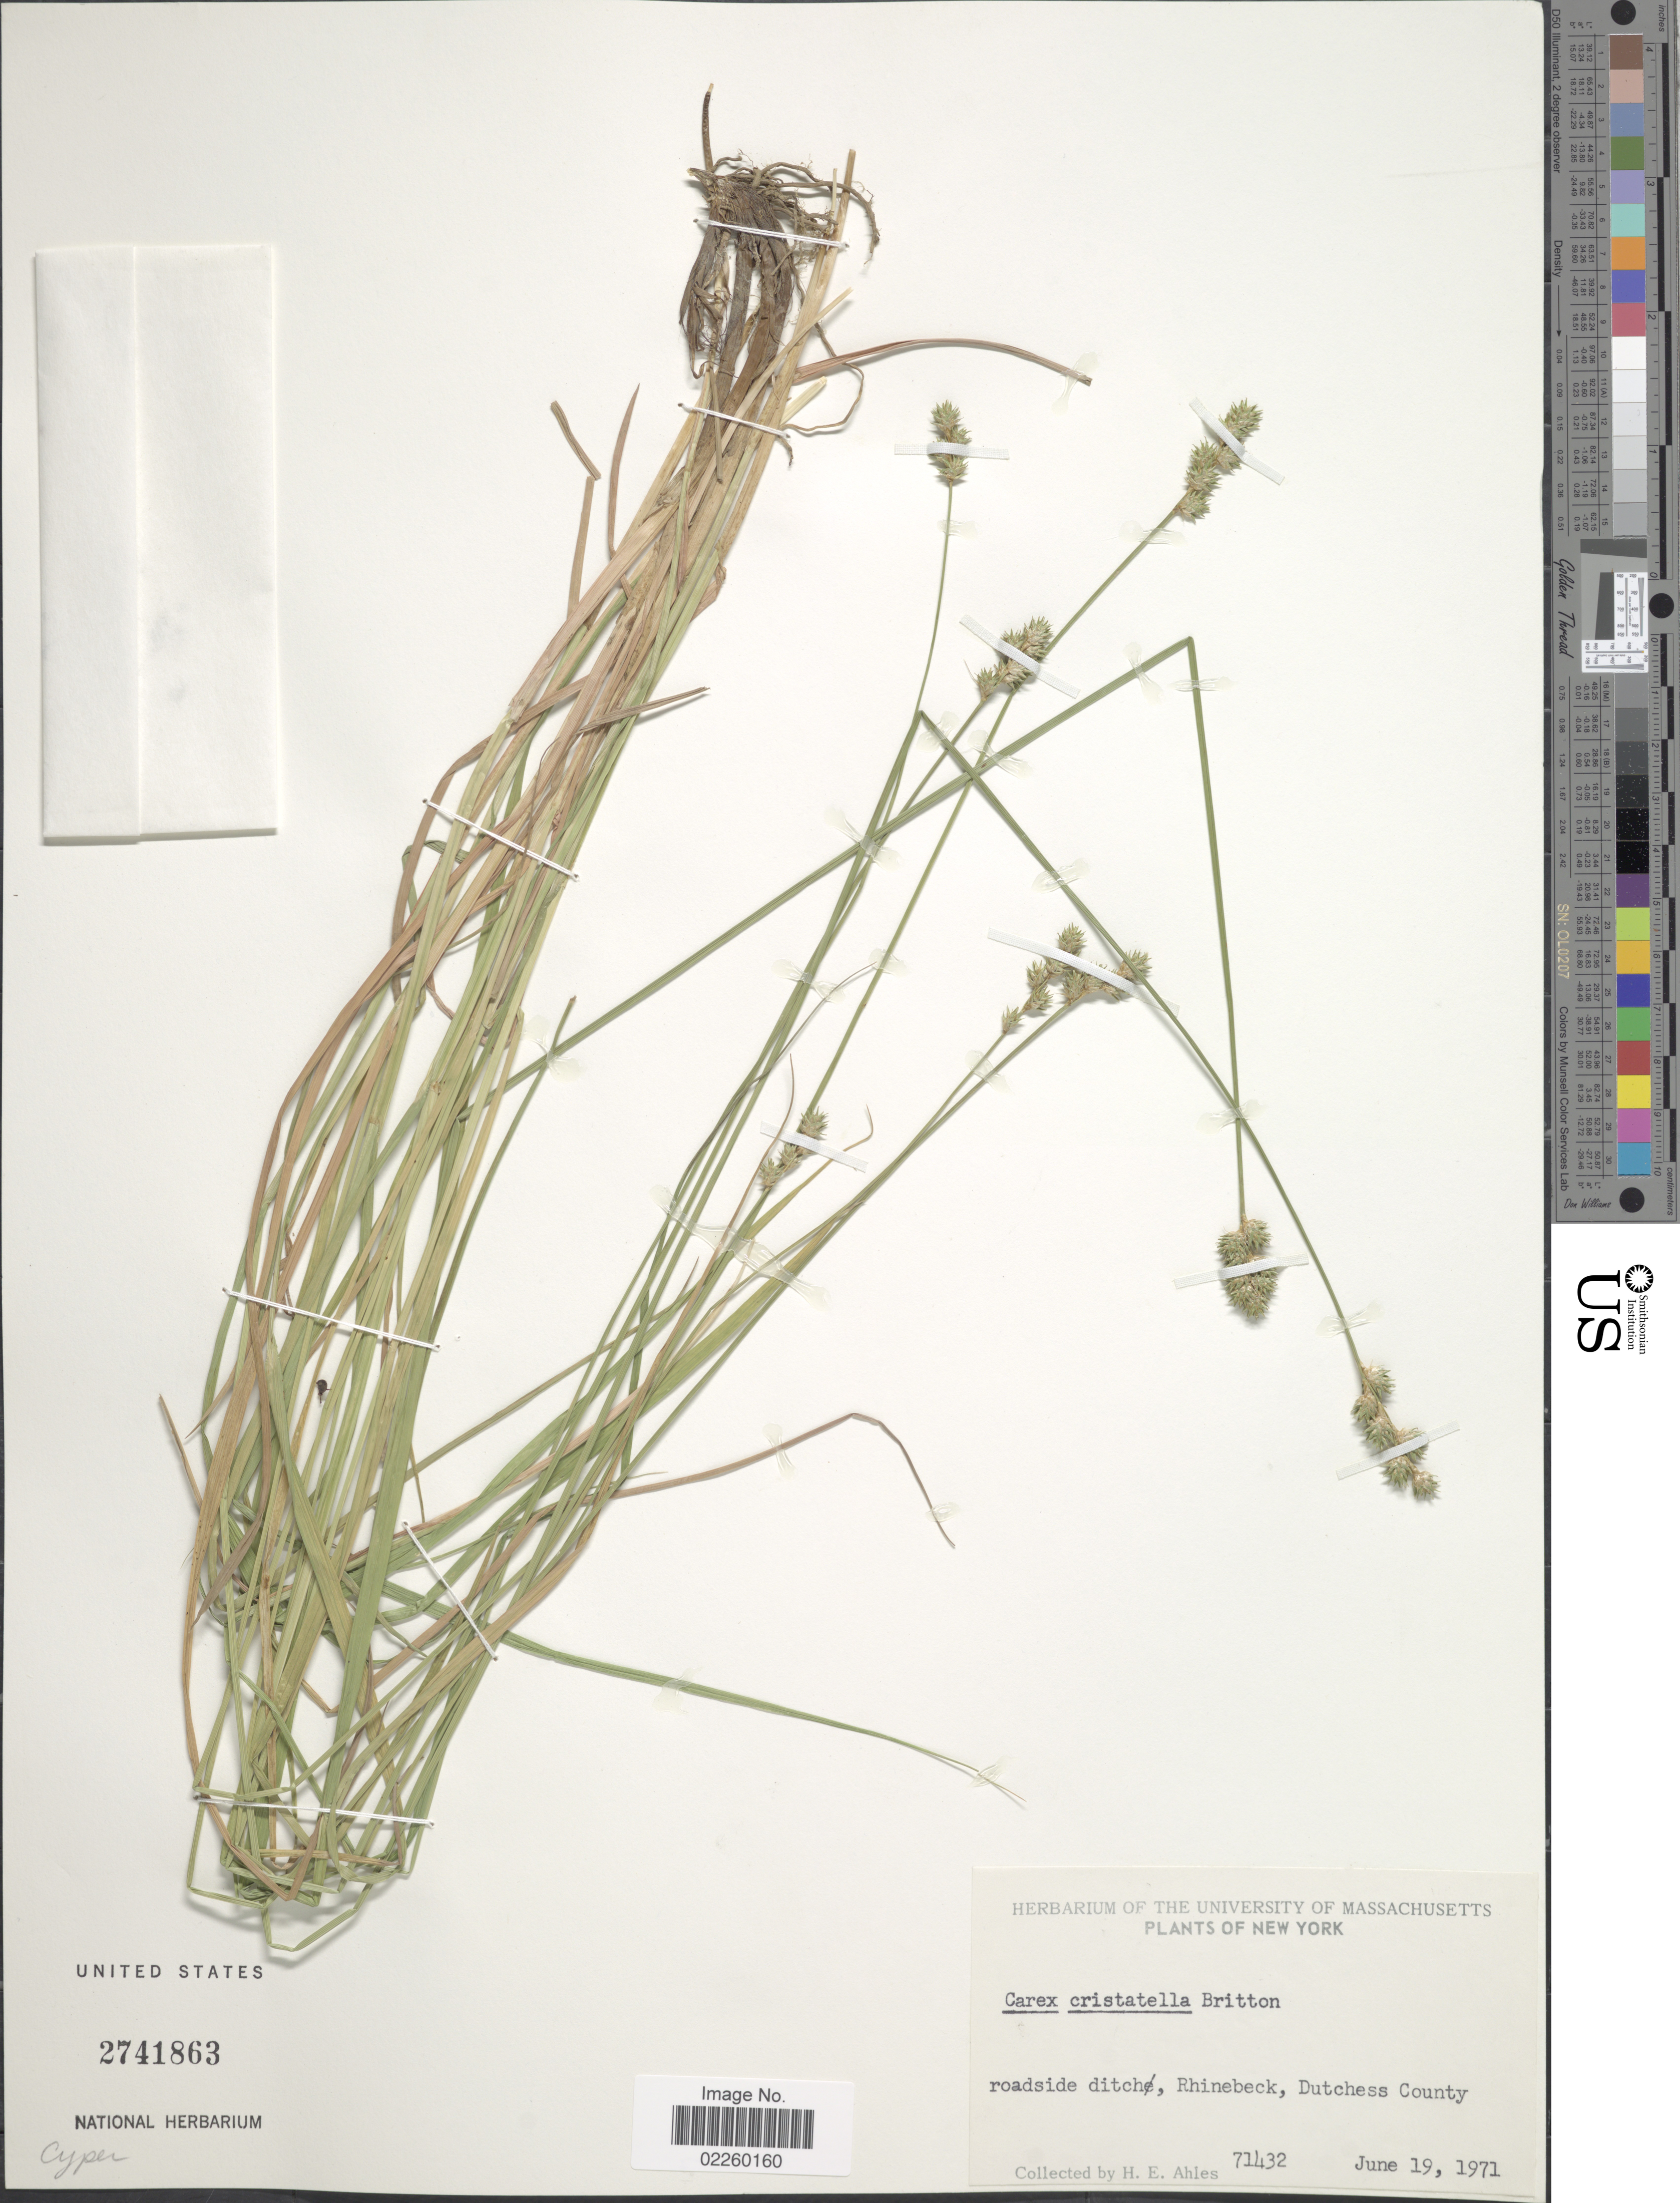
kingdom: Plantae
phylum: Tracheophyta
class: Liliopsida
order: Poales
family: Cyperaceae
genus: Carex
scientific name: Carex cristatella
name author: Britton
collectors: H. E. Ahles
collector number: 71432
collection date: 1971-06-19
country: United States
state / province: New York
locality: Rhinebeck, Dutchess County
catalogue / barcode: US 2741863